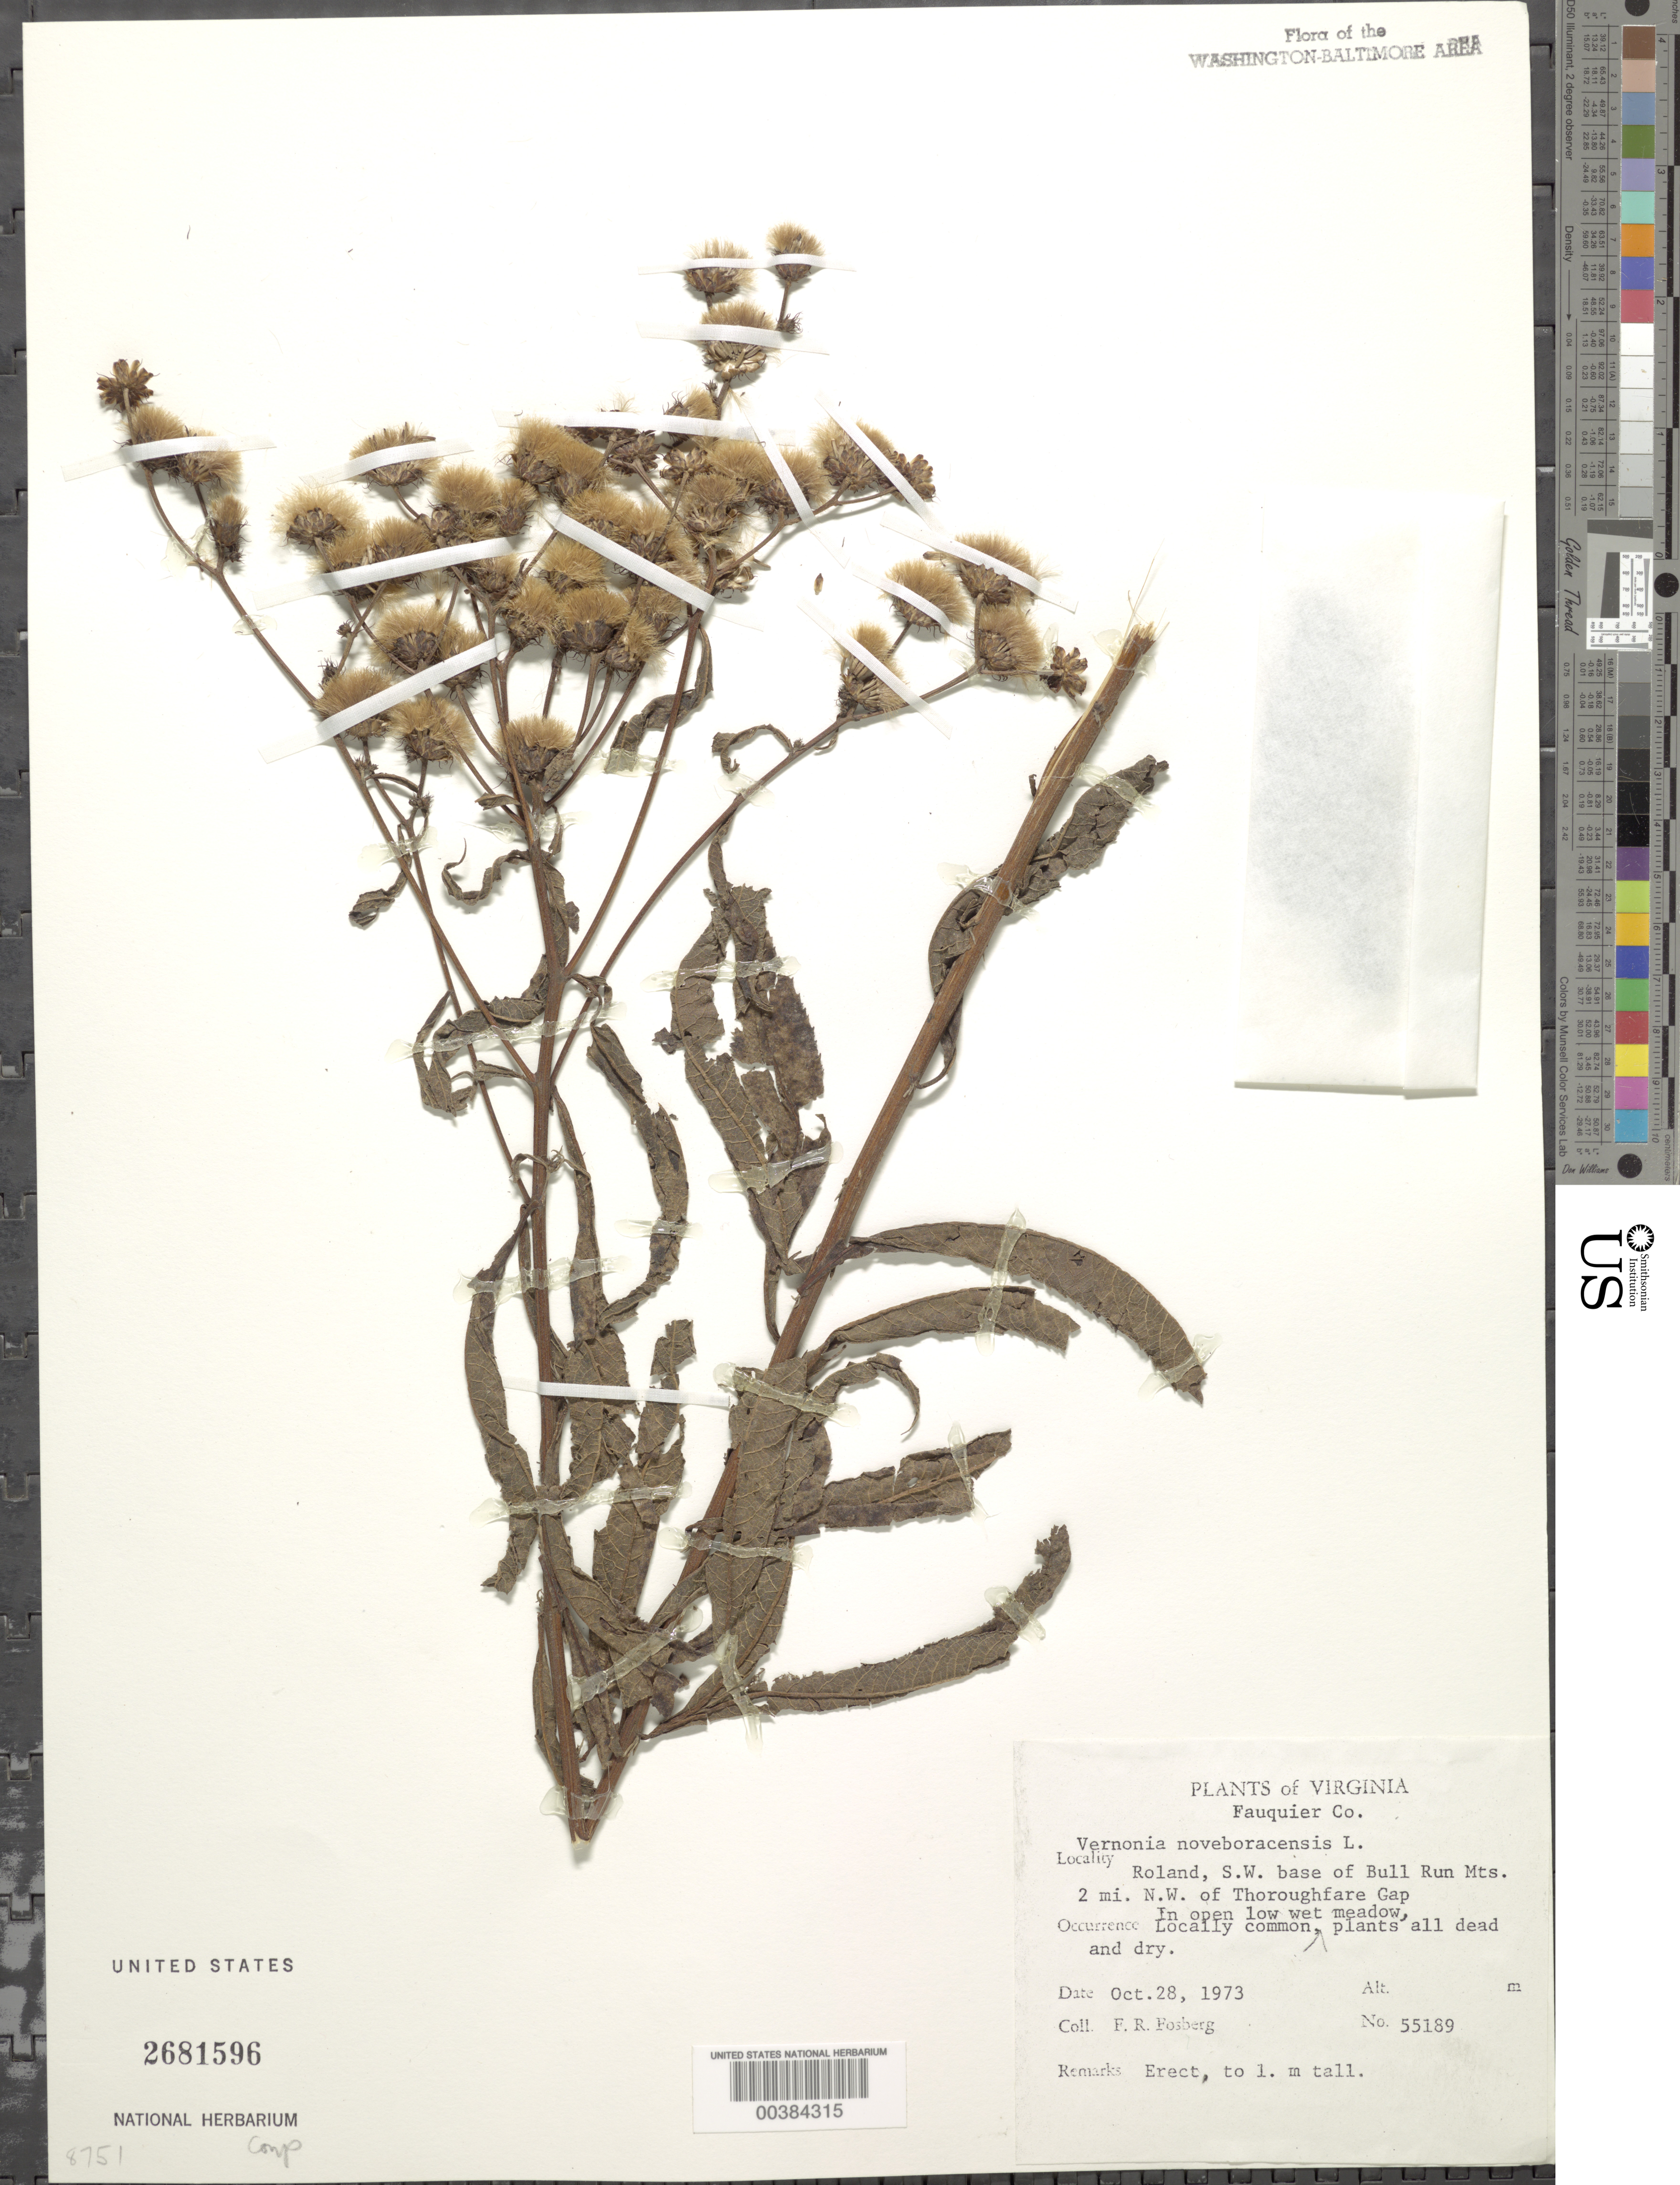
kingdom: Plantae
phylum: Tracheophyta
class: Magnoliopsida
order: Asterales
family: Asteraceae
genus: Vernonia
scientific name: Vernonia noveboracensis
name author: (L.) Michx.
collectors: F. R. Fosberg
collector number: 55189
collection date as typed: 28 Oct 1973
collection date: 1973-10-28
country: United States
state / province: Virginia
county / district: Fauquier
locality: NW of Thoroughfare Gap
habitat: In open low wet meadow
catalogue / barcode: US 2681596